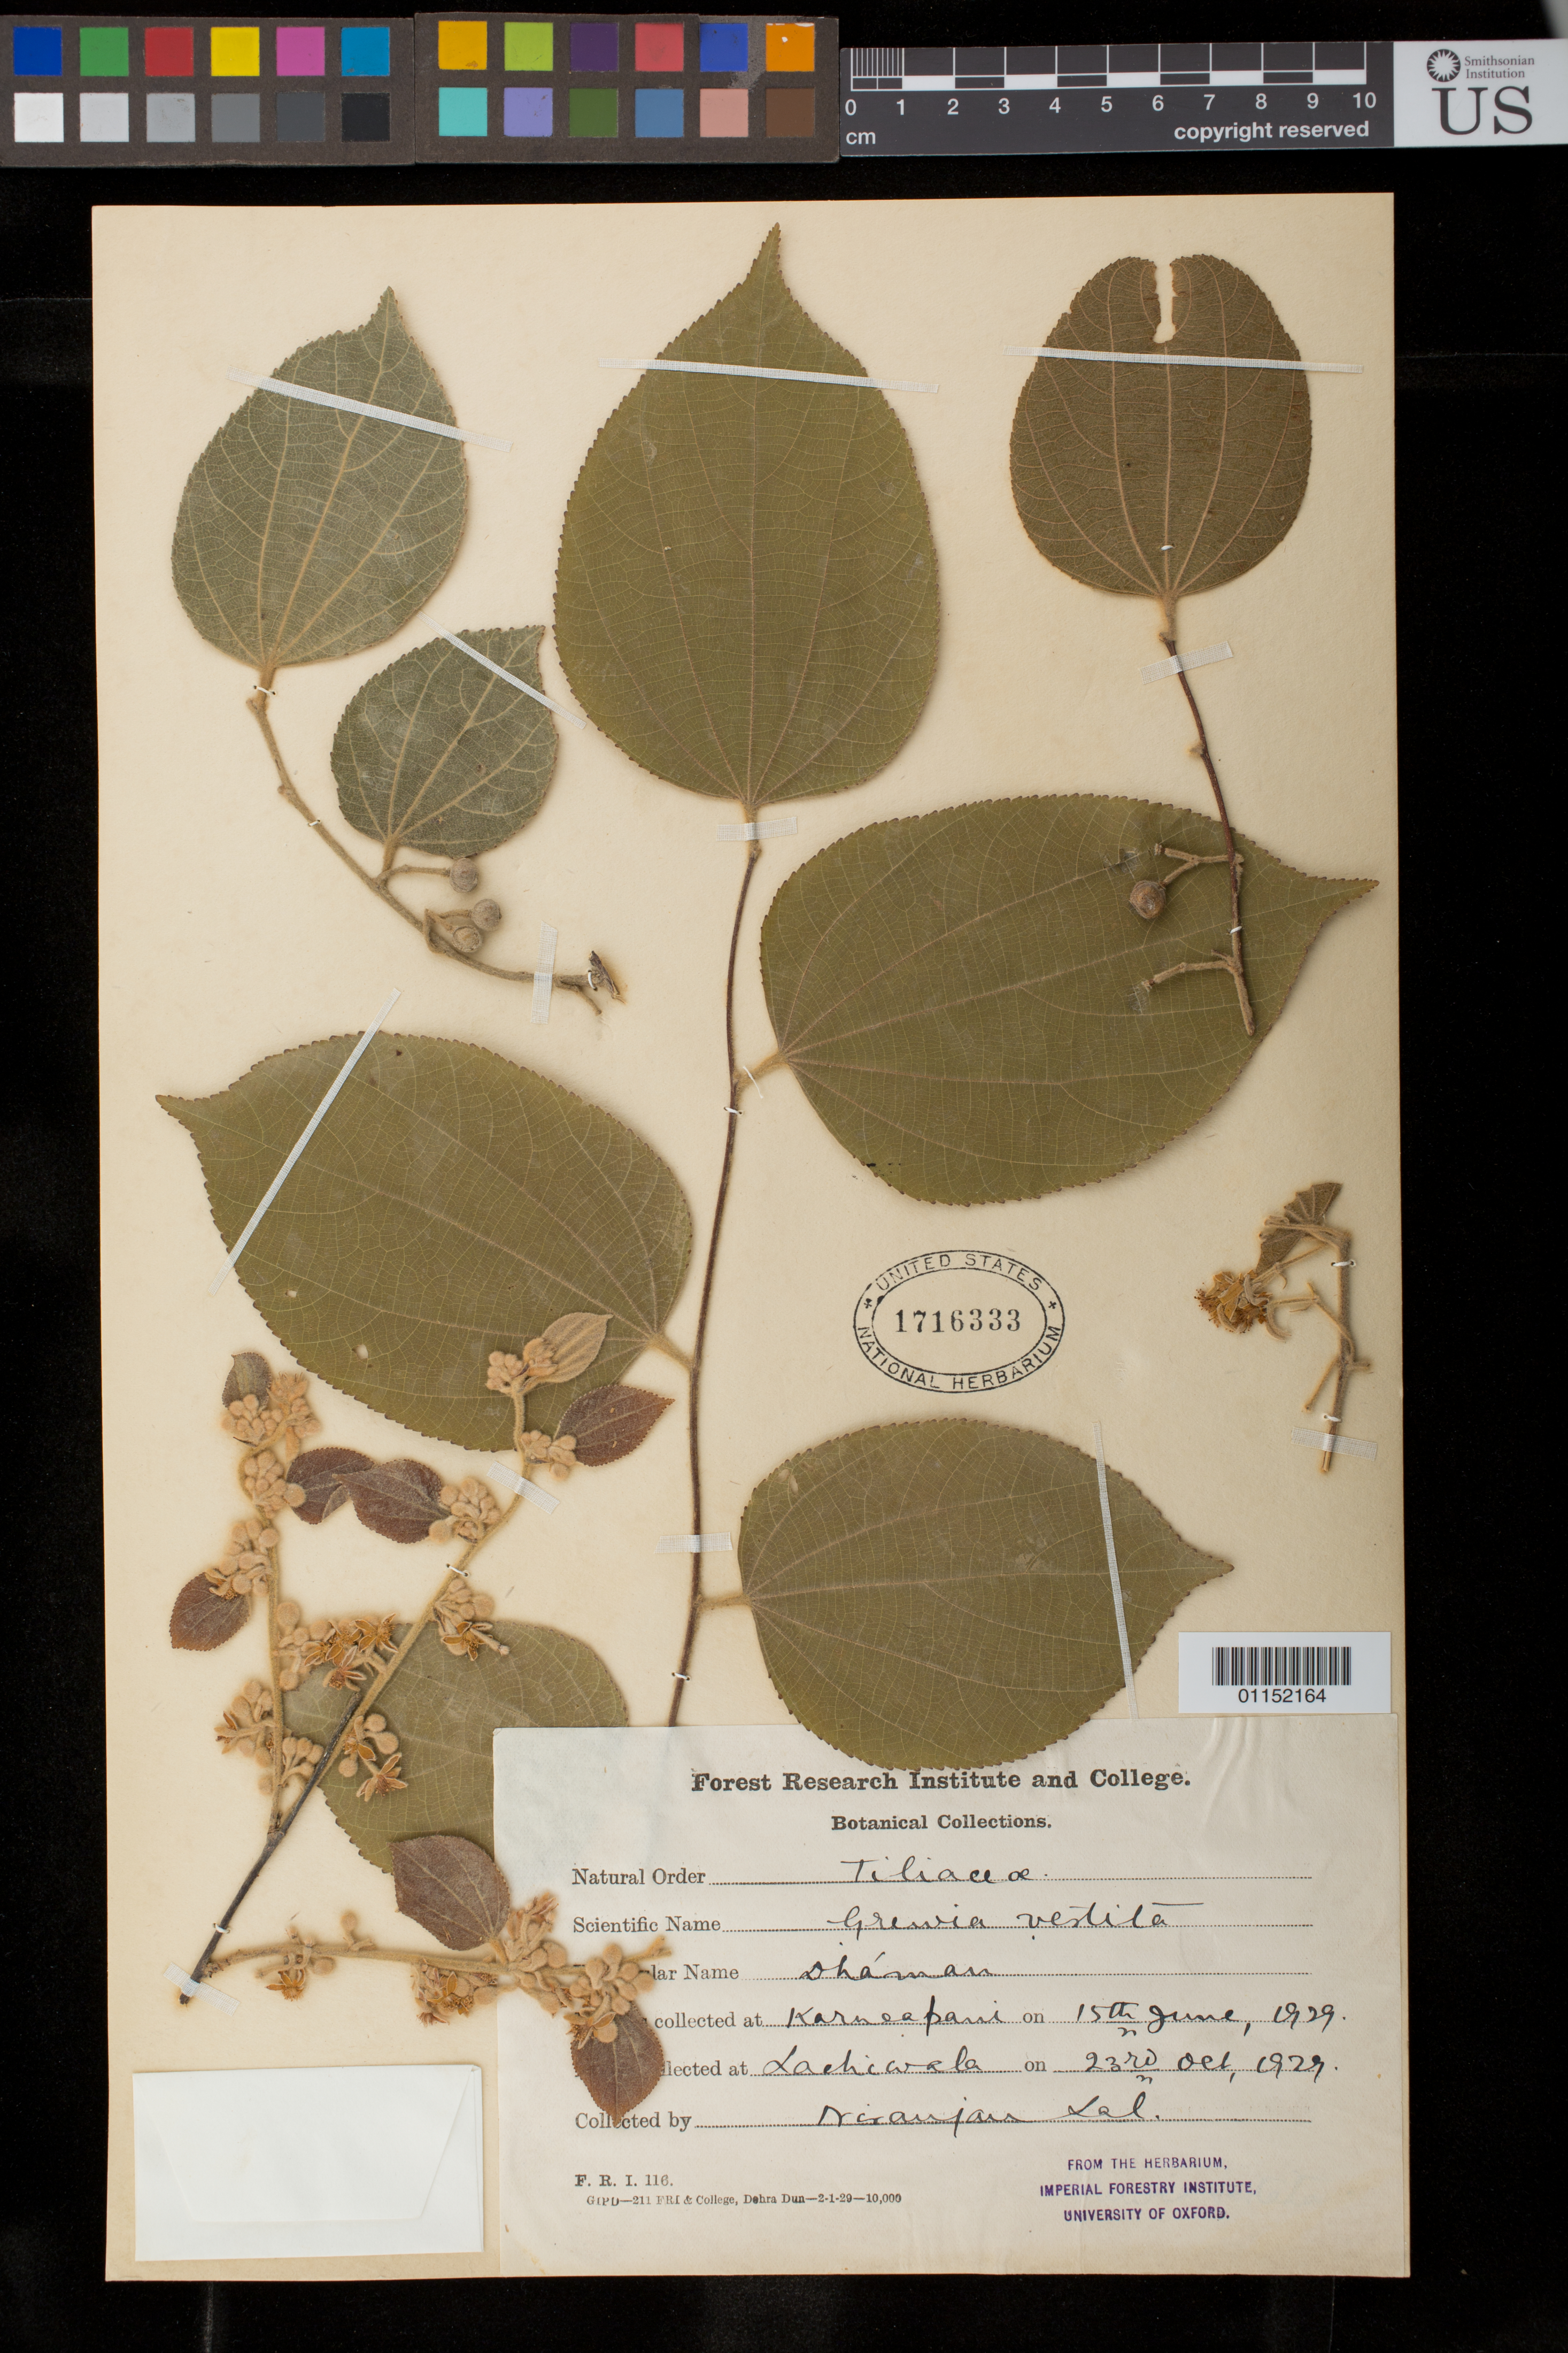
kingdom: Plantae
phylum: Tracheophyta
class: Magnoliopsida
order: Malvales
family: Malvaceae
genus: Grewia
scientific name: Grewia vestita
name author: Wall.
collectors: M. Lal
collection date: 1929-06-15,1929-10-23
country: India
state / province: Uttarakhand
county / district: Dehradun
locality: Flowers collected at Karneapani, fruits collected at Lachiwala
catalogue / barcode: US 1716333